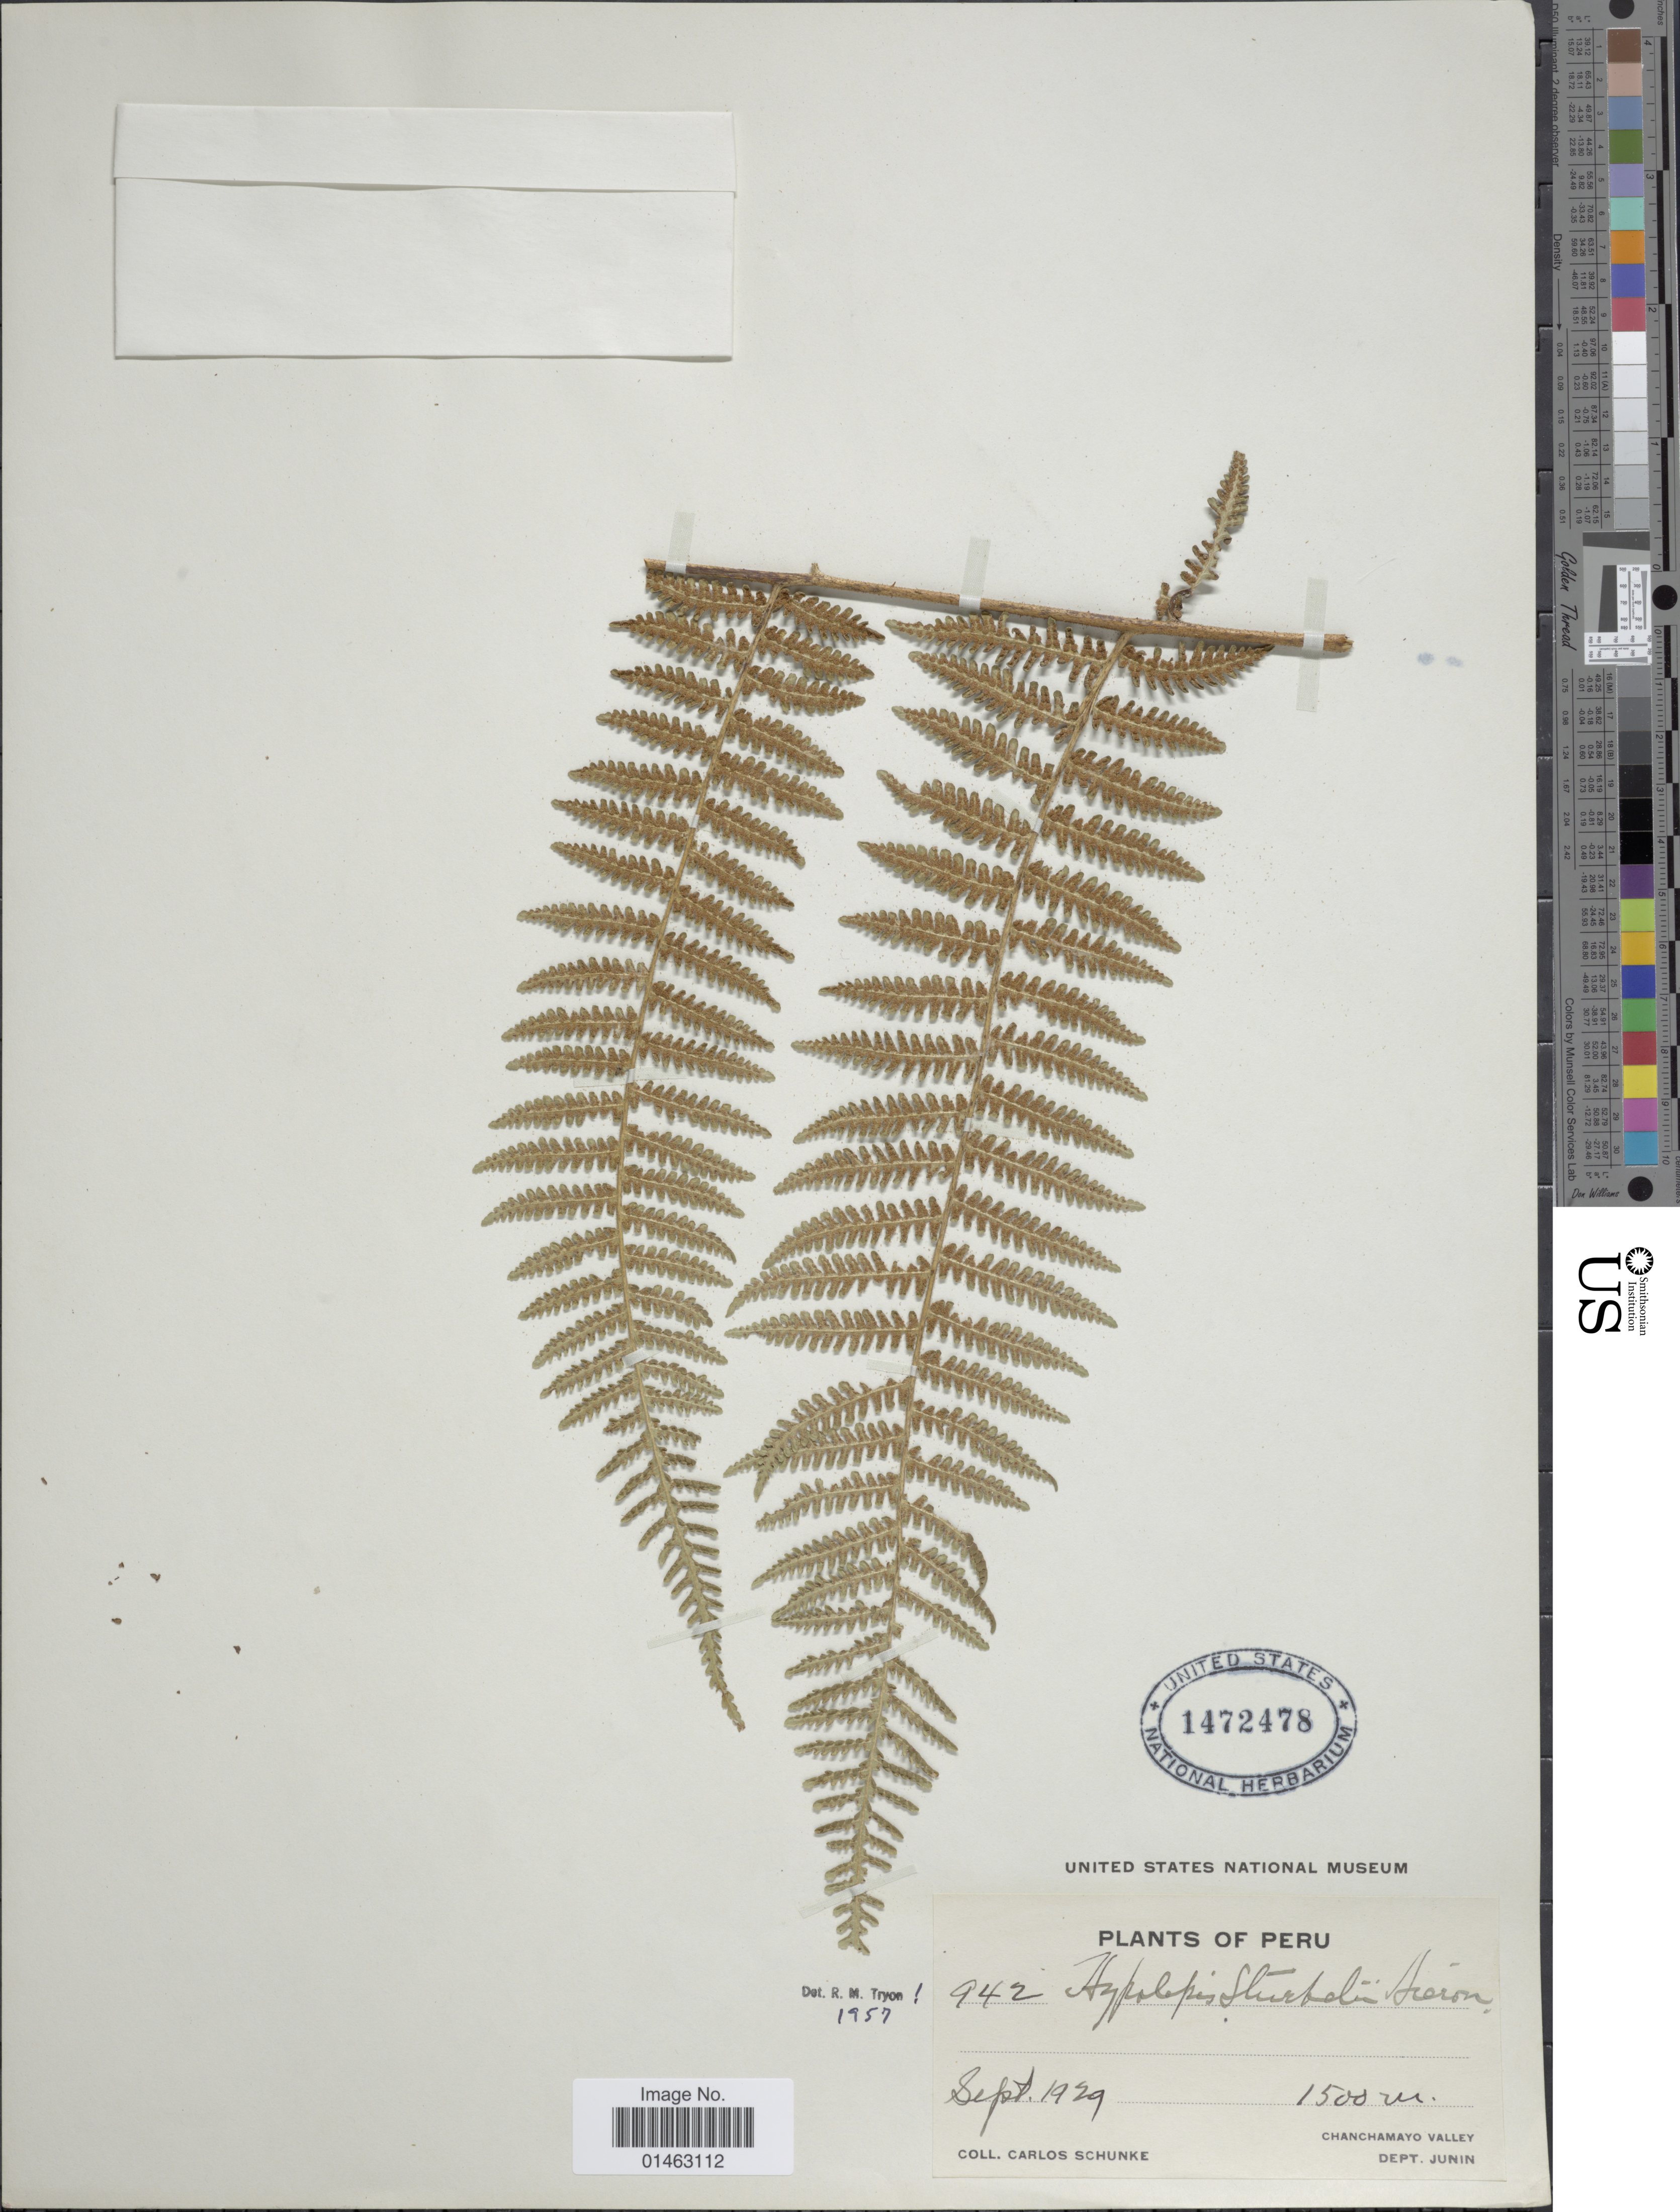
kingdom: Plantae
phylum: Tracheophyta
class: Polypodiopsida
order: Polypodiales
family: Dennstaedtiaceae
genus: Hypolepis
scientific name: Hypolepis steubelii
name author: Hieron.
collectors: J. M. Schunke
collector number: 942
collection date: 1929-09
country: Peru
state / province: Junín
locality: Chanchamayo Valley,Dpt. Junin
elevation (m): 1500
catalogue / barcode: US 1472478